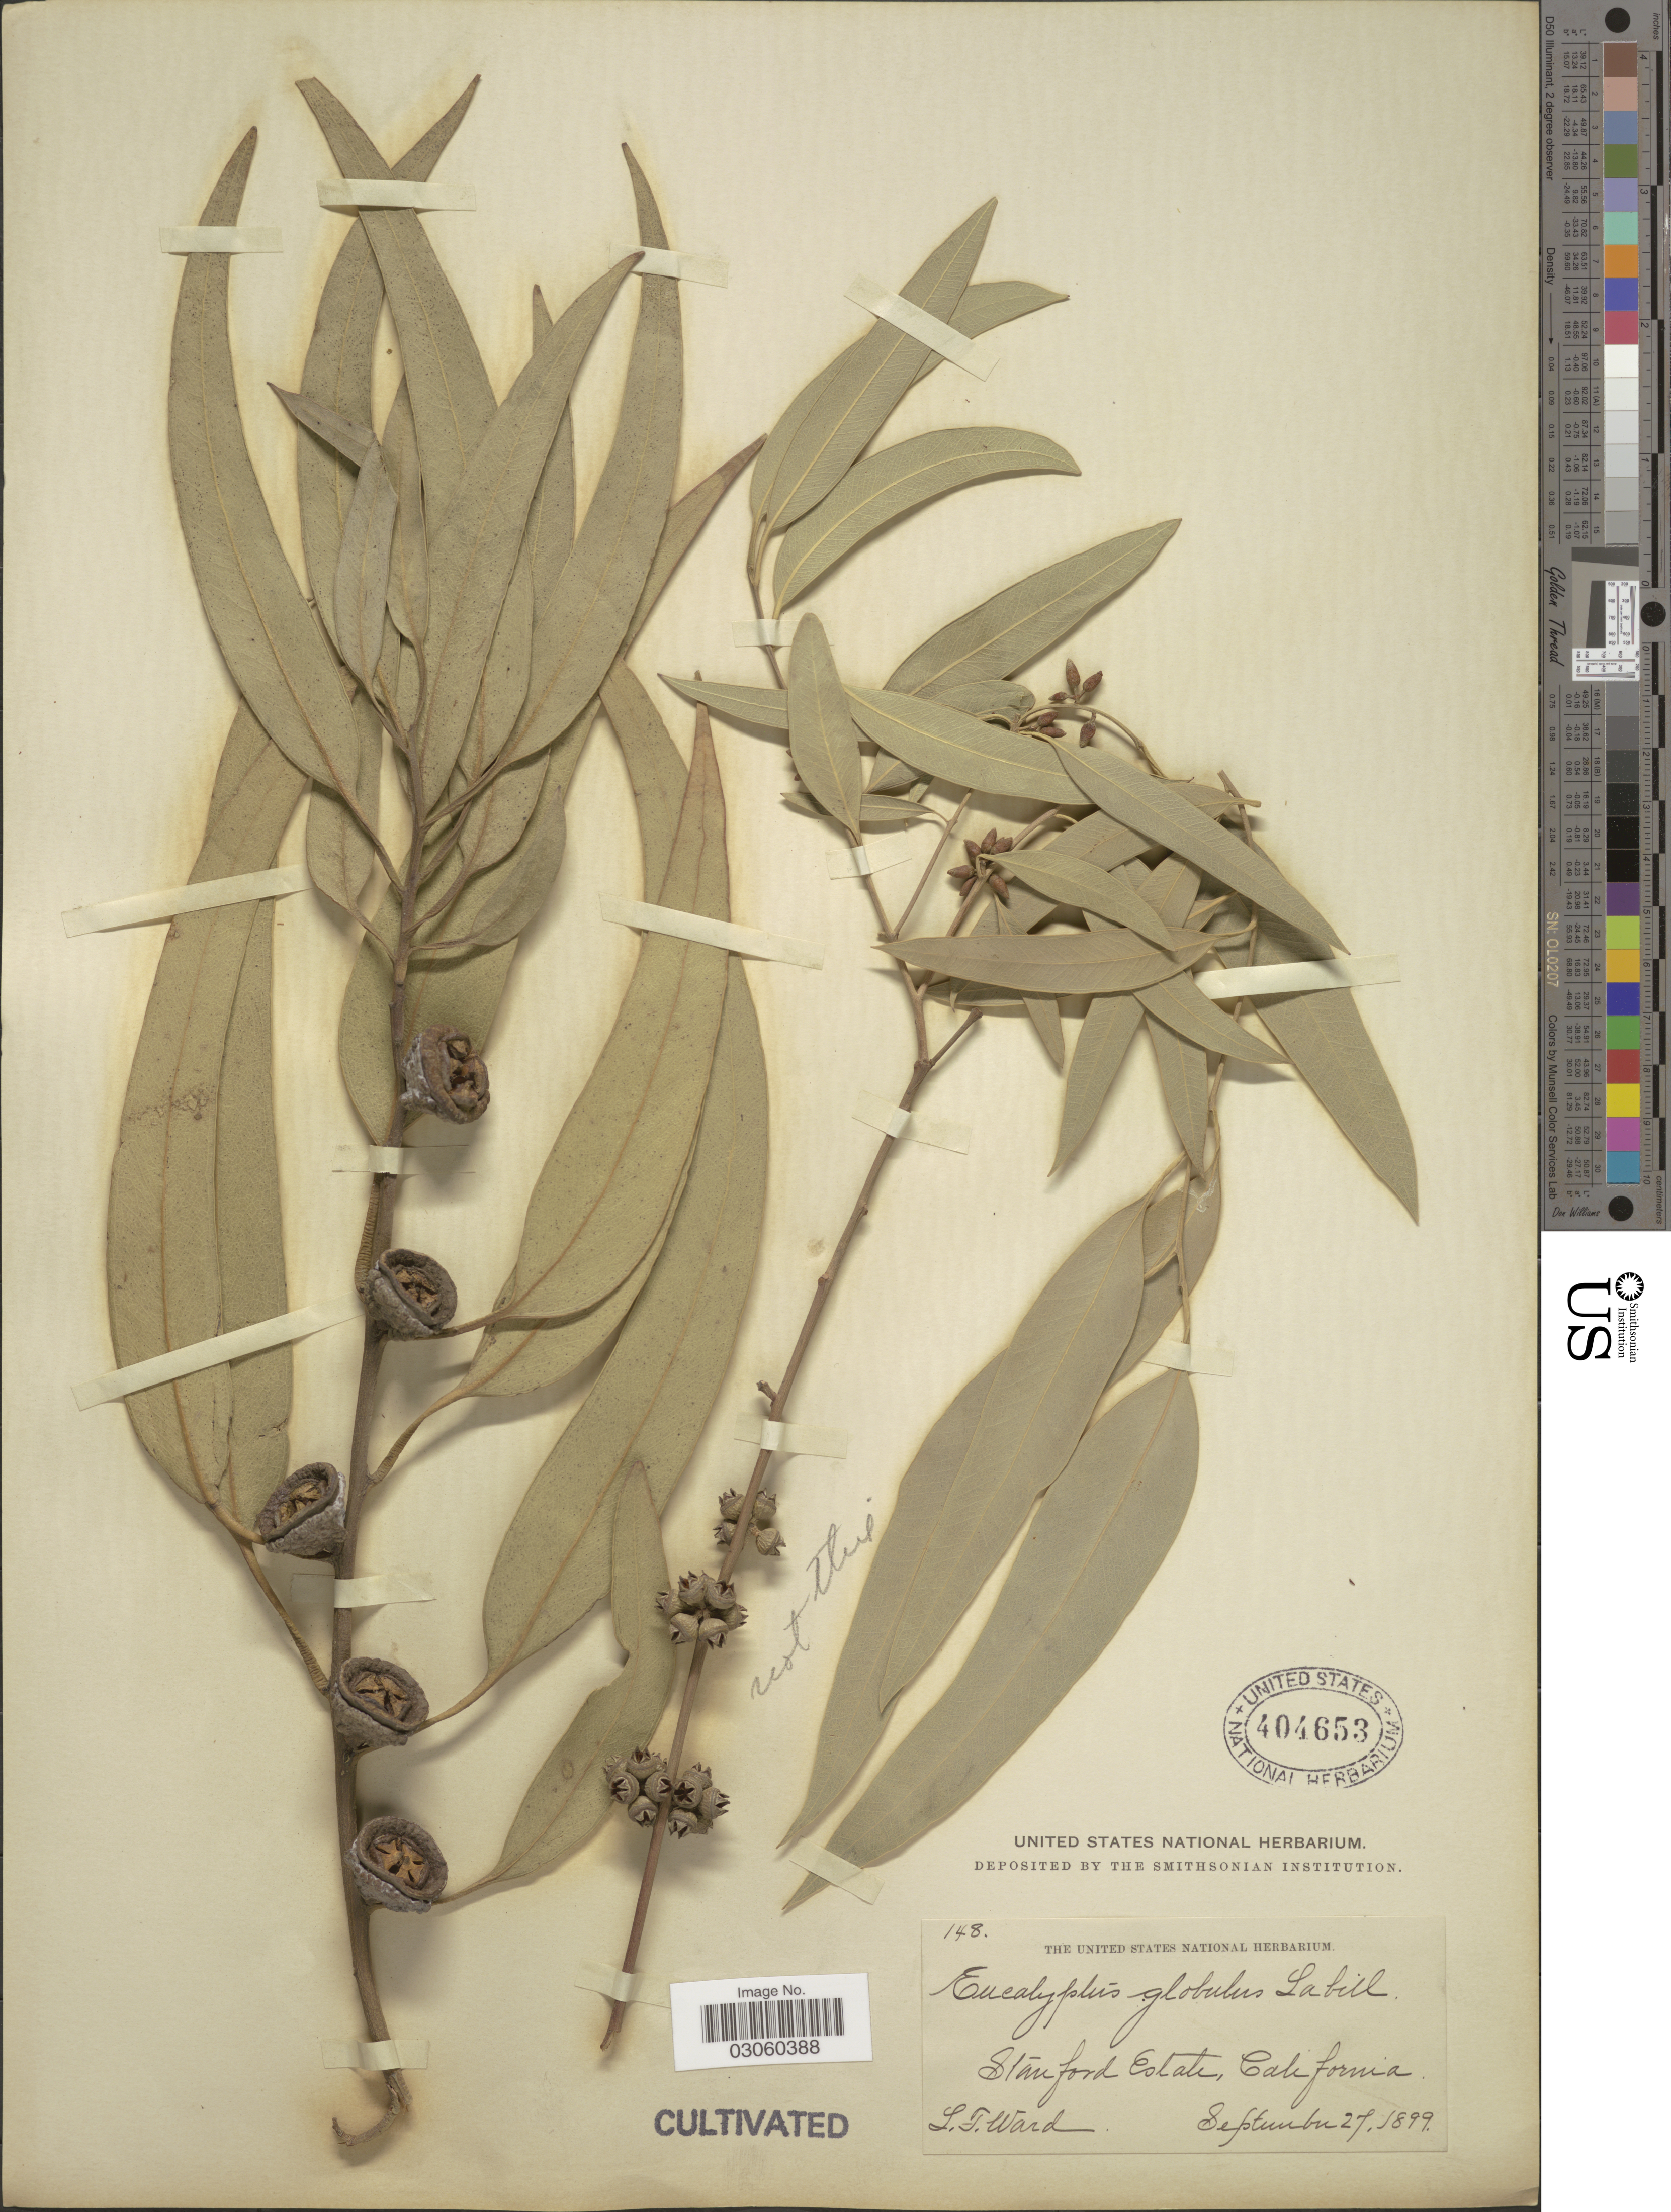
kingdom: Plantae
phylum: Tracheophyta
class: Magnoliopsida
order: Myrtales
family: Myrtaceae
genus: Eucalyptus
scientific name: Eucalyptus globulus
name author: Labill.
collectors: L. Ward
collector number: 148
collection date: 1899-09-27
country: United States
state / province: California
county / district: Santa Clara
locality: Stanford Estate.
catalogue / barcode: US 404653